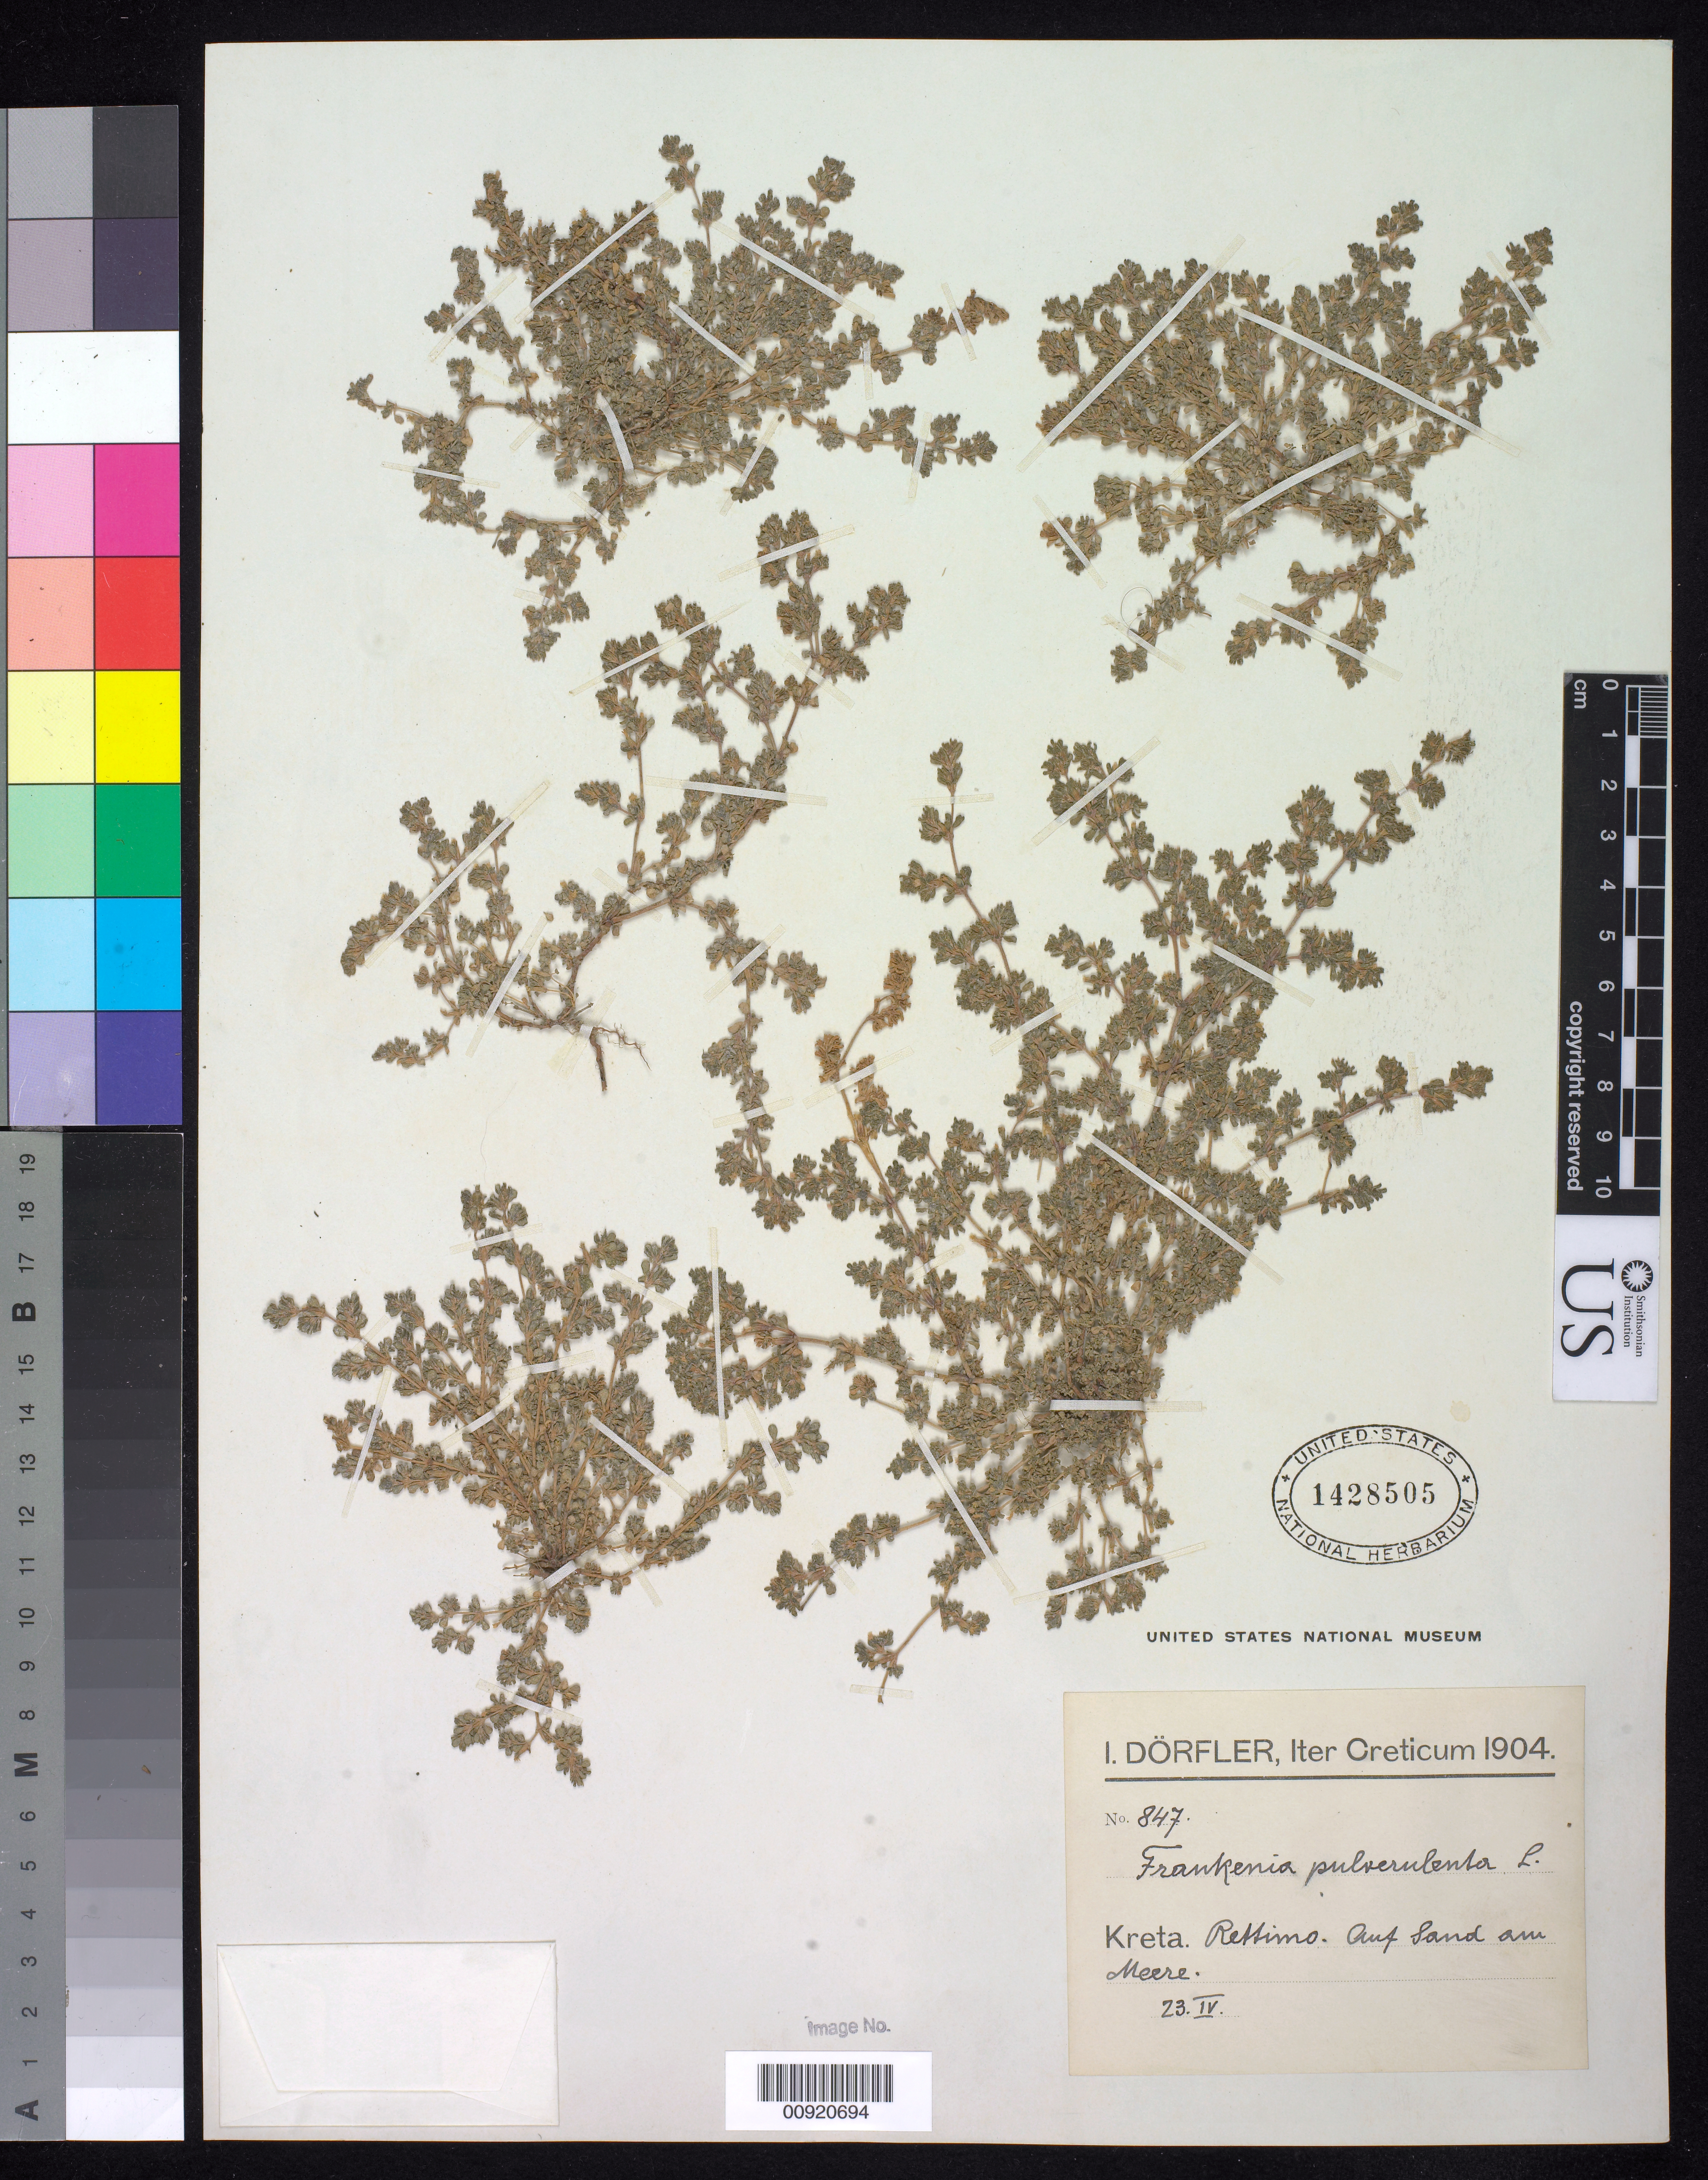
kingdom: Plantae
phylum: Tracheophyta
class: Magnoliopsida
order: Caryophyllales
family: Frankeniaceae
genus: Frankenia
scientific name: Frankenia pulverulenta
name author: L.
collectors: I. Dörfler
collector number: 847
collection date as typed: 23 Apr 1904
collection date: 1904-04-23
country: Greece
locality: Kreta. Feffimo auf Land am Meere.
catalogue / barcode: US 1428505